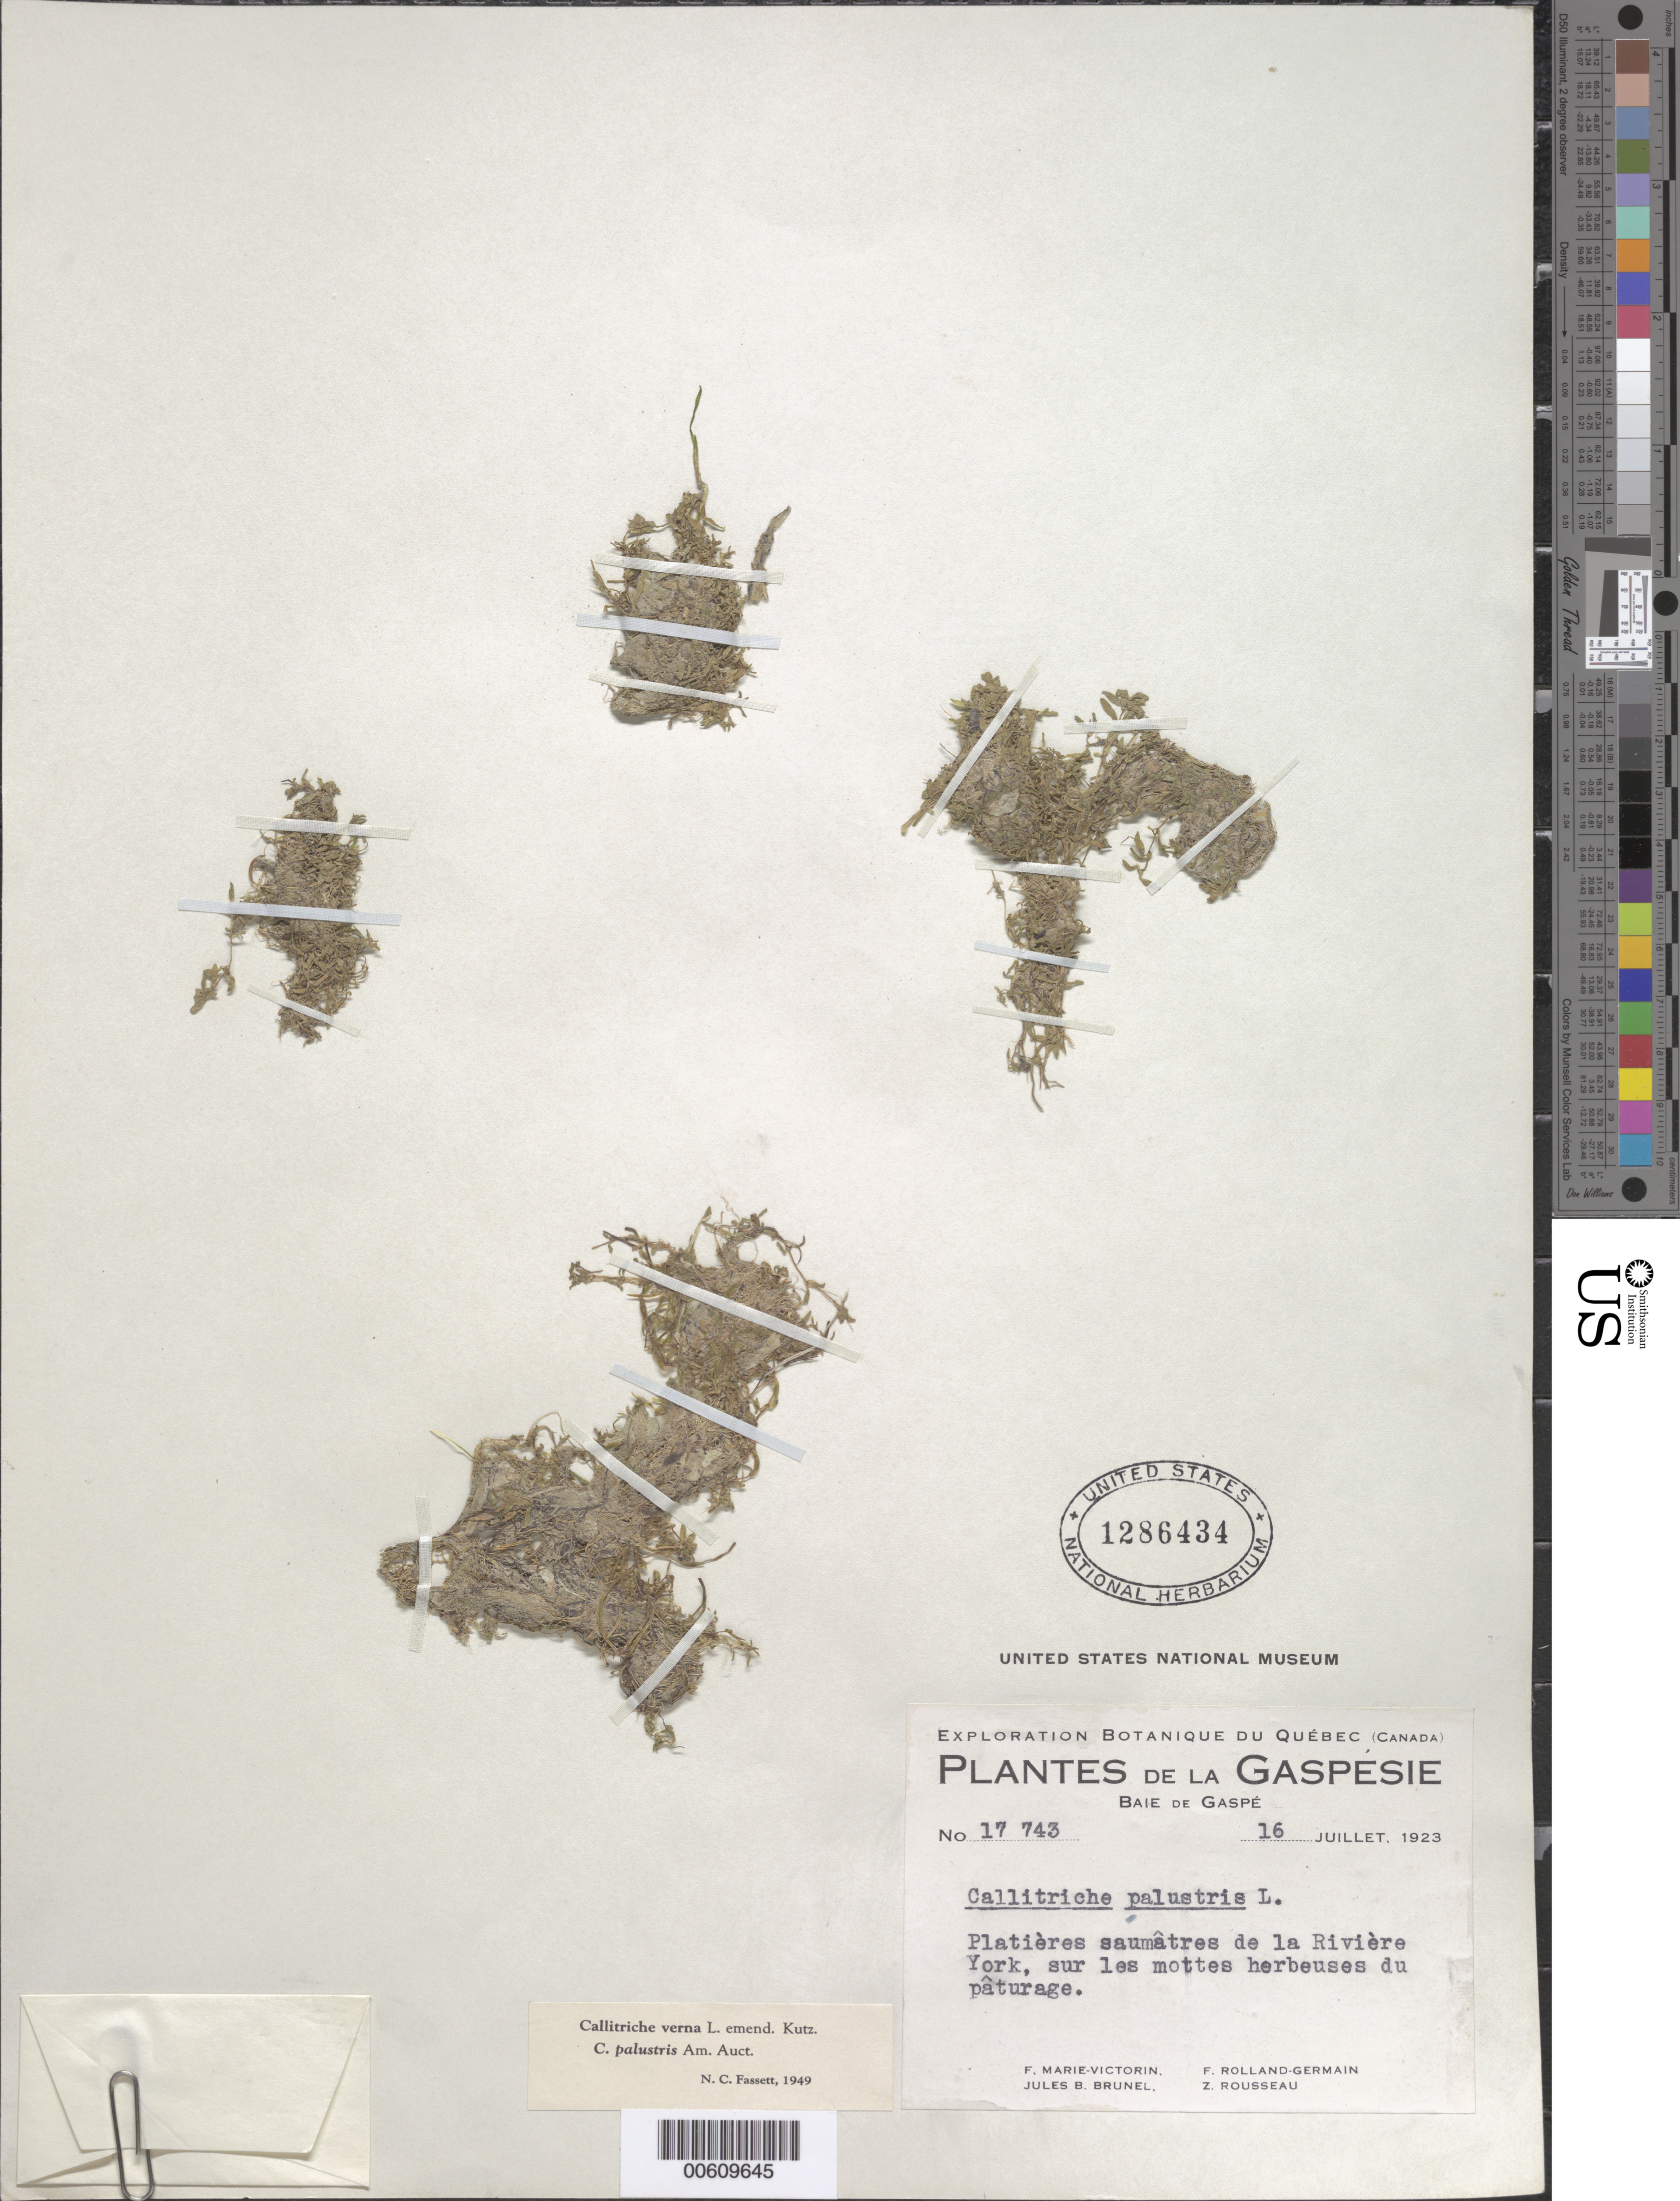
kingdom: Plantae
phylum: Tracheophyta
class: Magnoliopsida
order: Lamiales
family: Plantaginaceae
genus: Callitriche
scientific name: Callitriche verna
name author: L.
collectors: Fr. Marie-Victorin, Rolland-Germain, J. Brunel & Z. Rousseau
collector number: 17743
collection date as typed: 16 Jul 1923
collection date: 1923-07-16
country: Canada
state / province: Quebec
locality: Baie de Gaspe, York River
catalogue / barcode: US 1286434